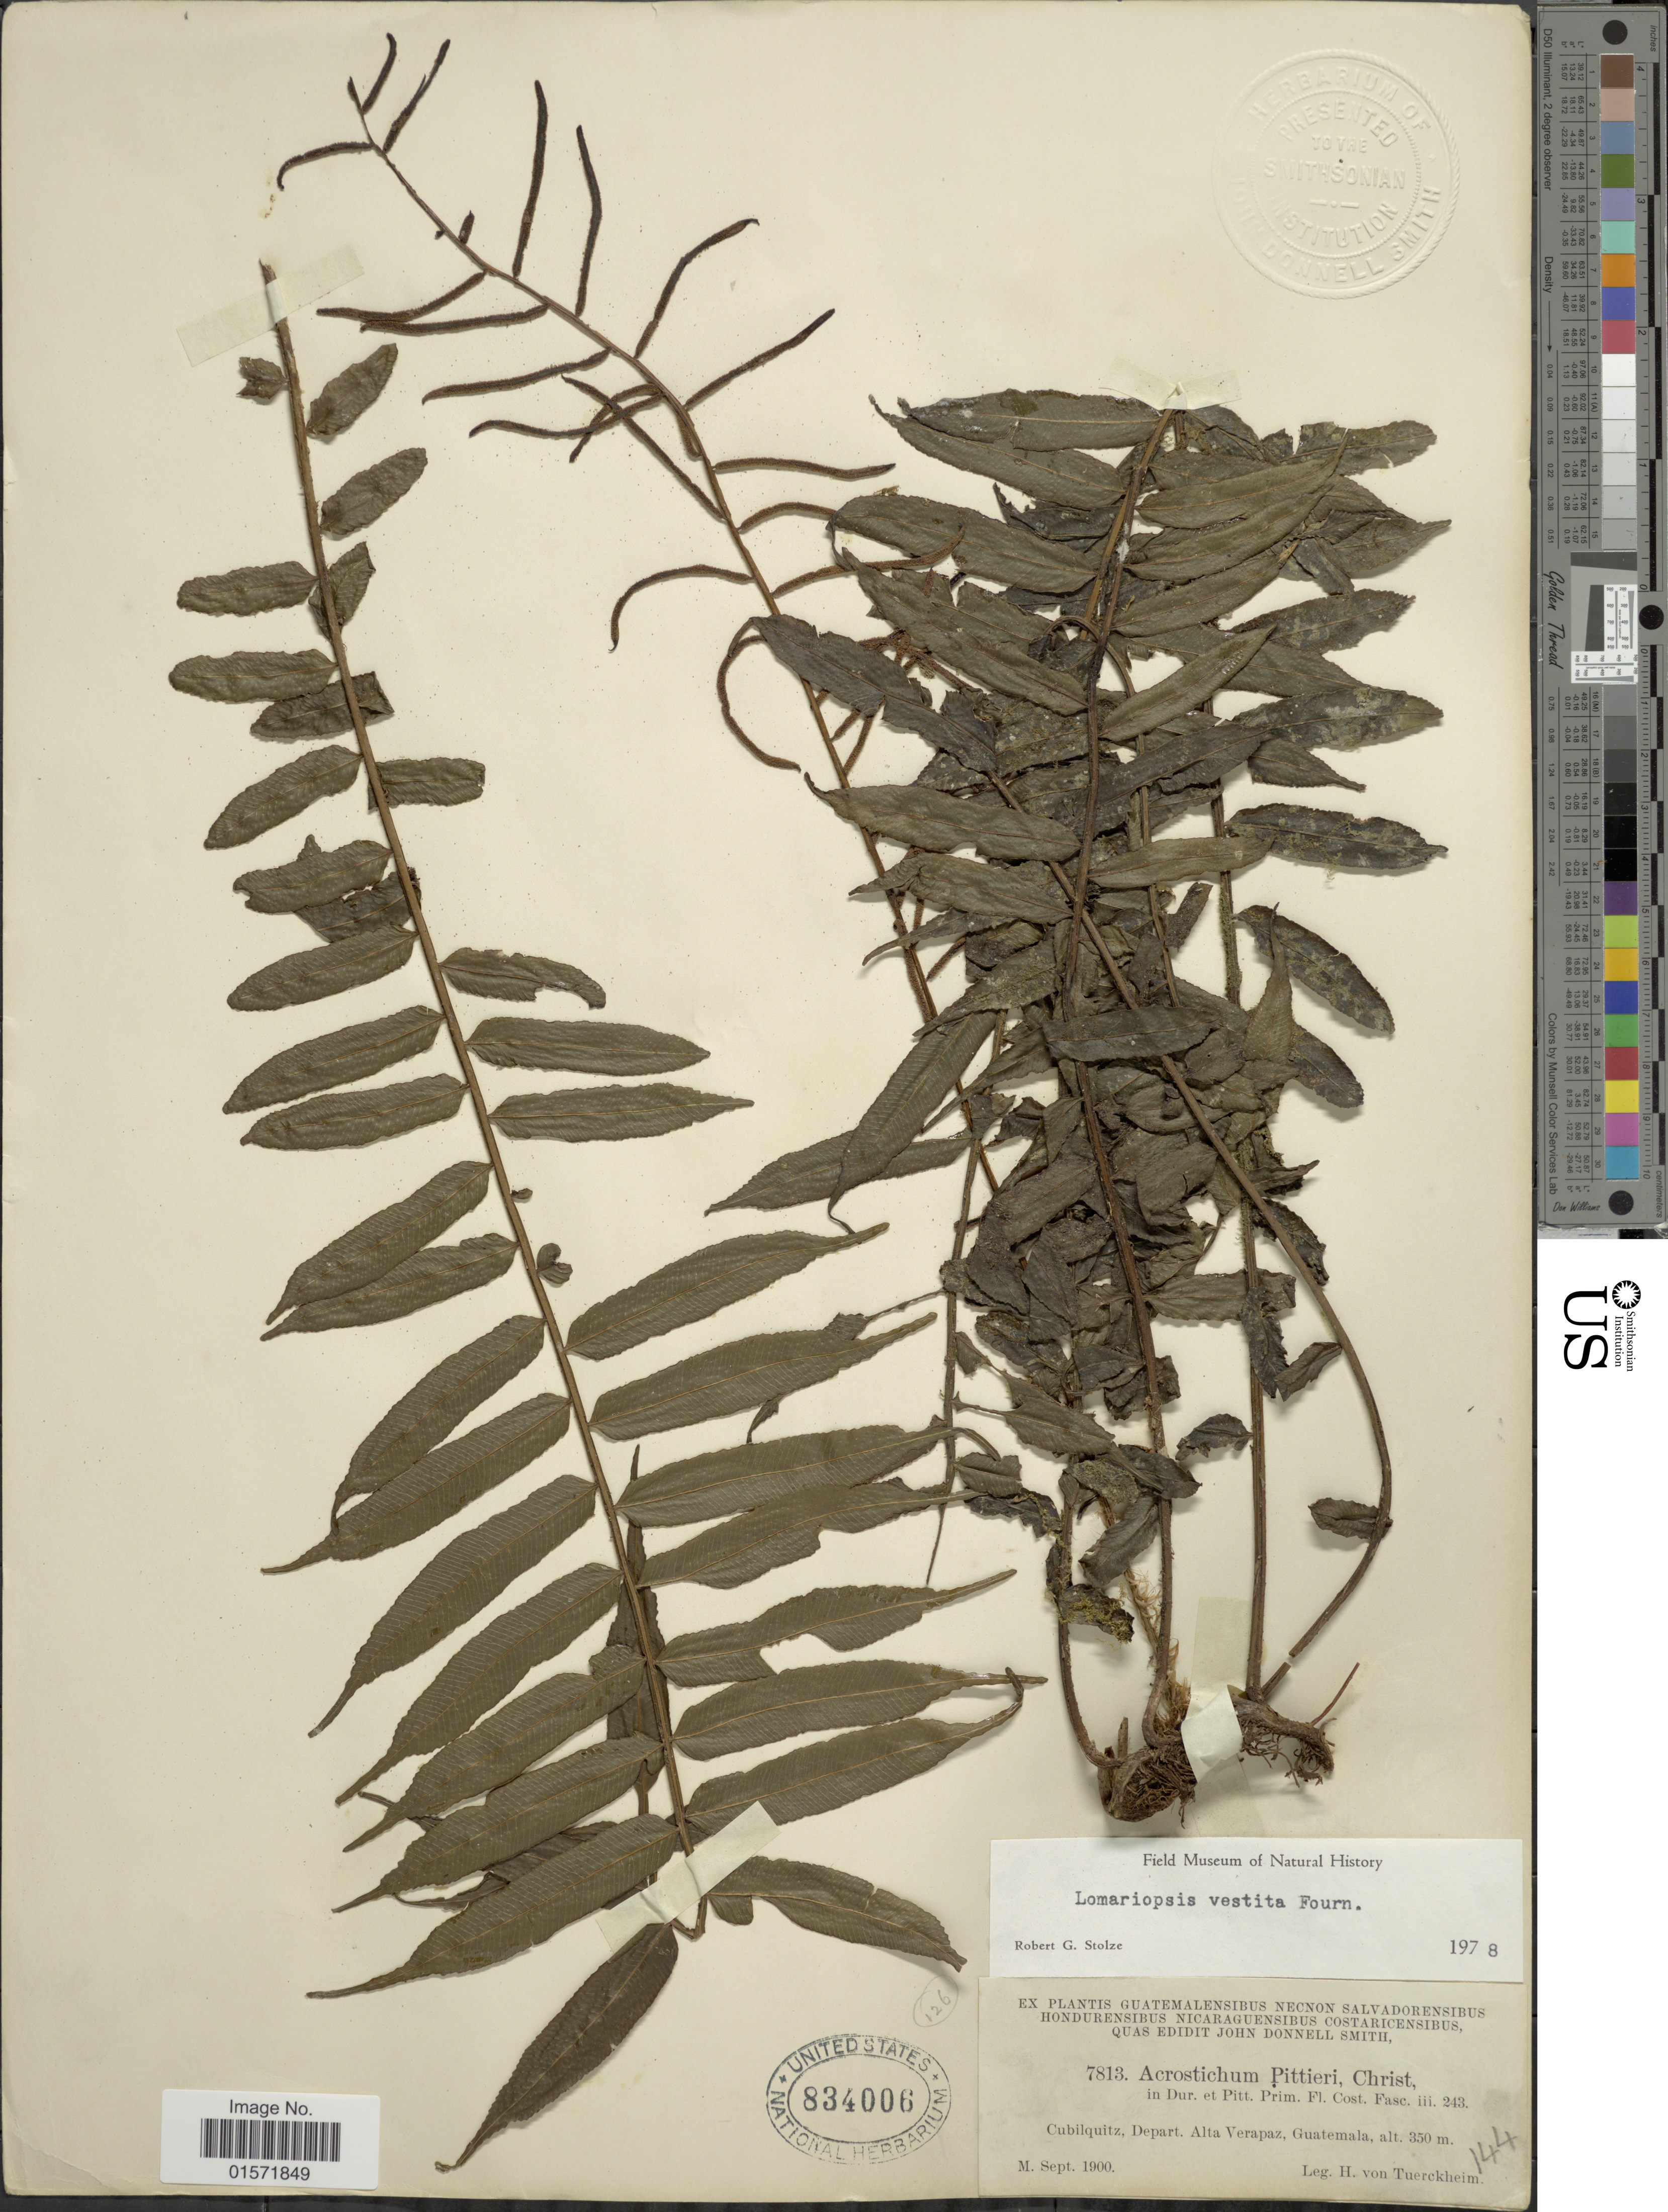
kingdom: Plantae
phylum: Tracheophyta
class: Polypodiopsida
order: Polypodiales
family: Lomariopsidaceae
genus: Lomariopsis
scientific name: Lomariopsis vestita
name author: E. Fourn.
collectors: H. von Türckheim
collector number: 7813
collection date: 1900-09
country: Guatemala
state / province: Alta Verapaz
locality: Cubilquitz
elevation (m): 350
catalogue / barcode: US 834006